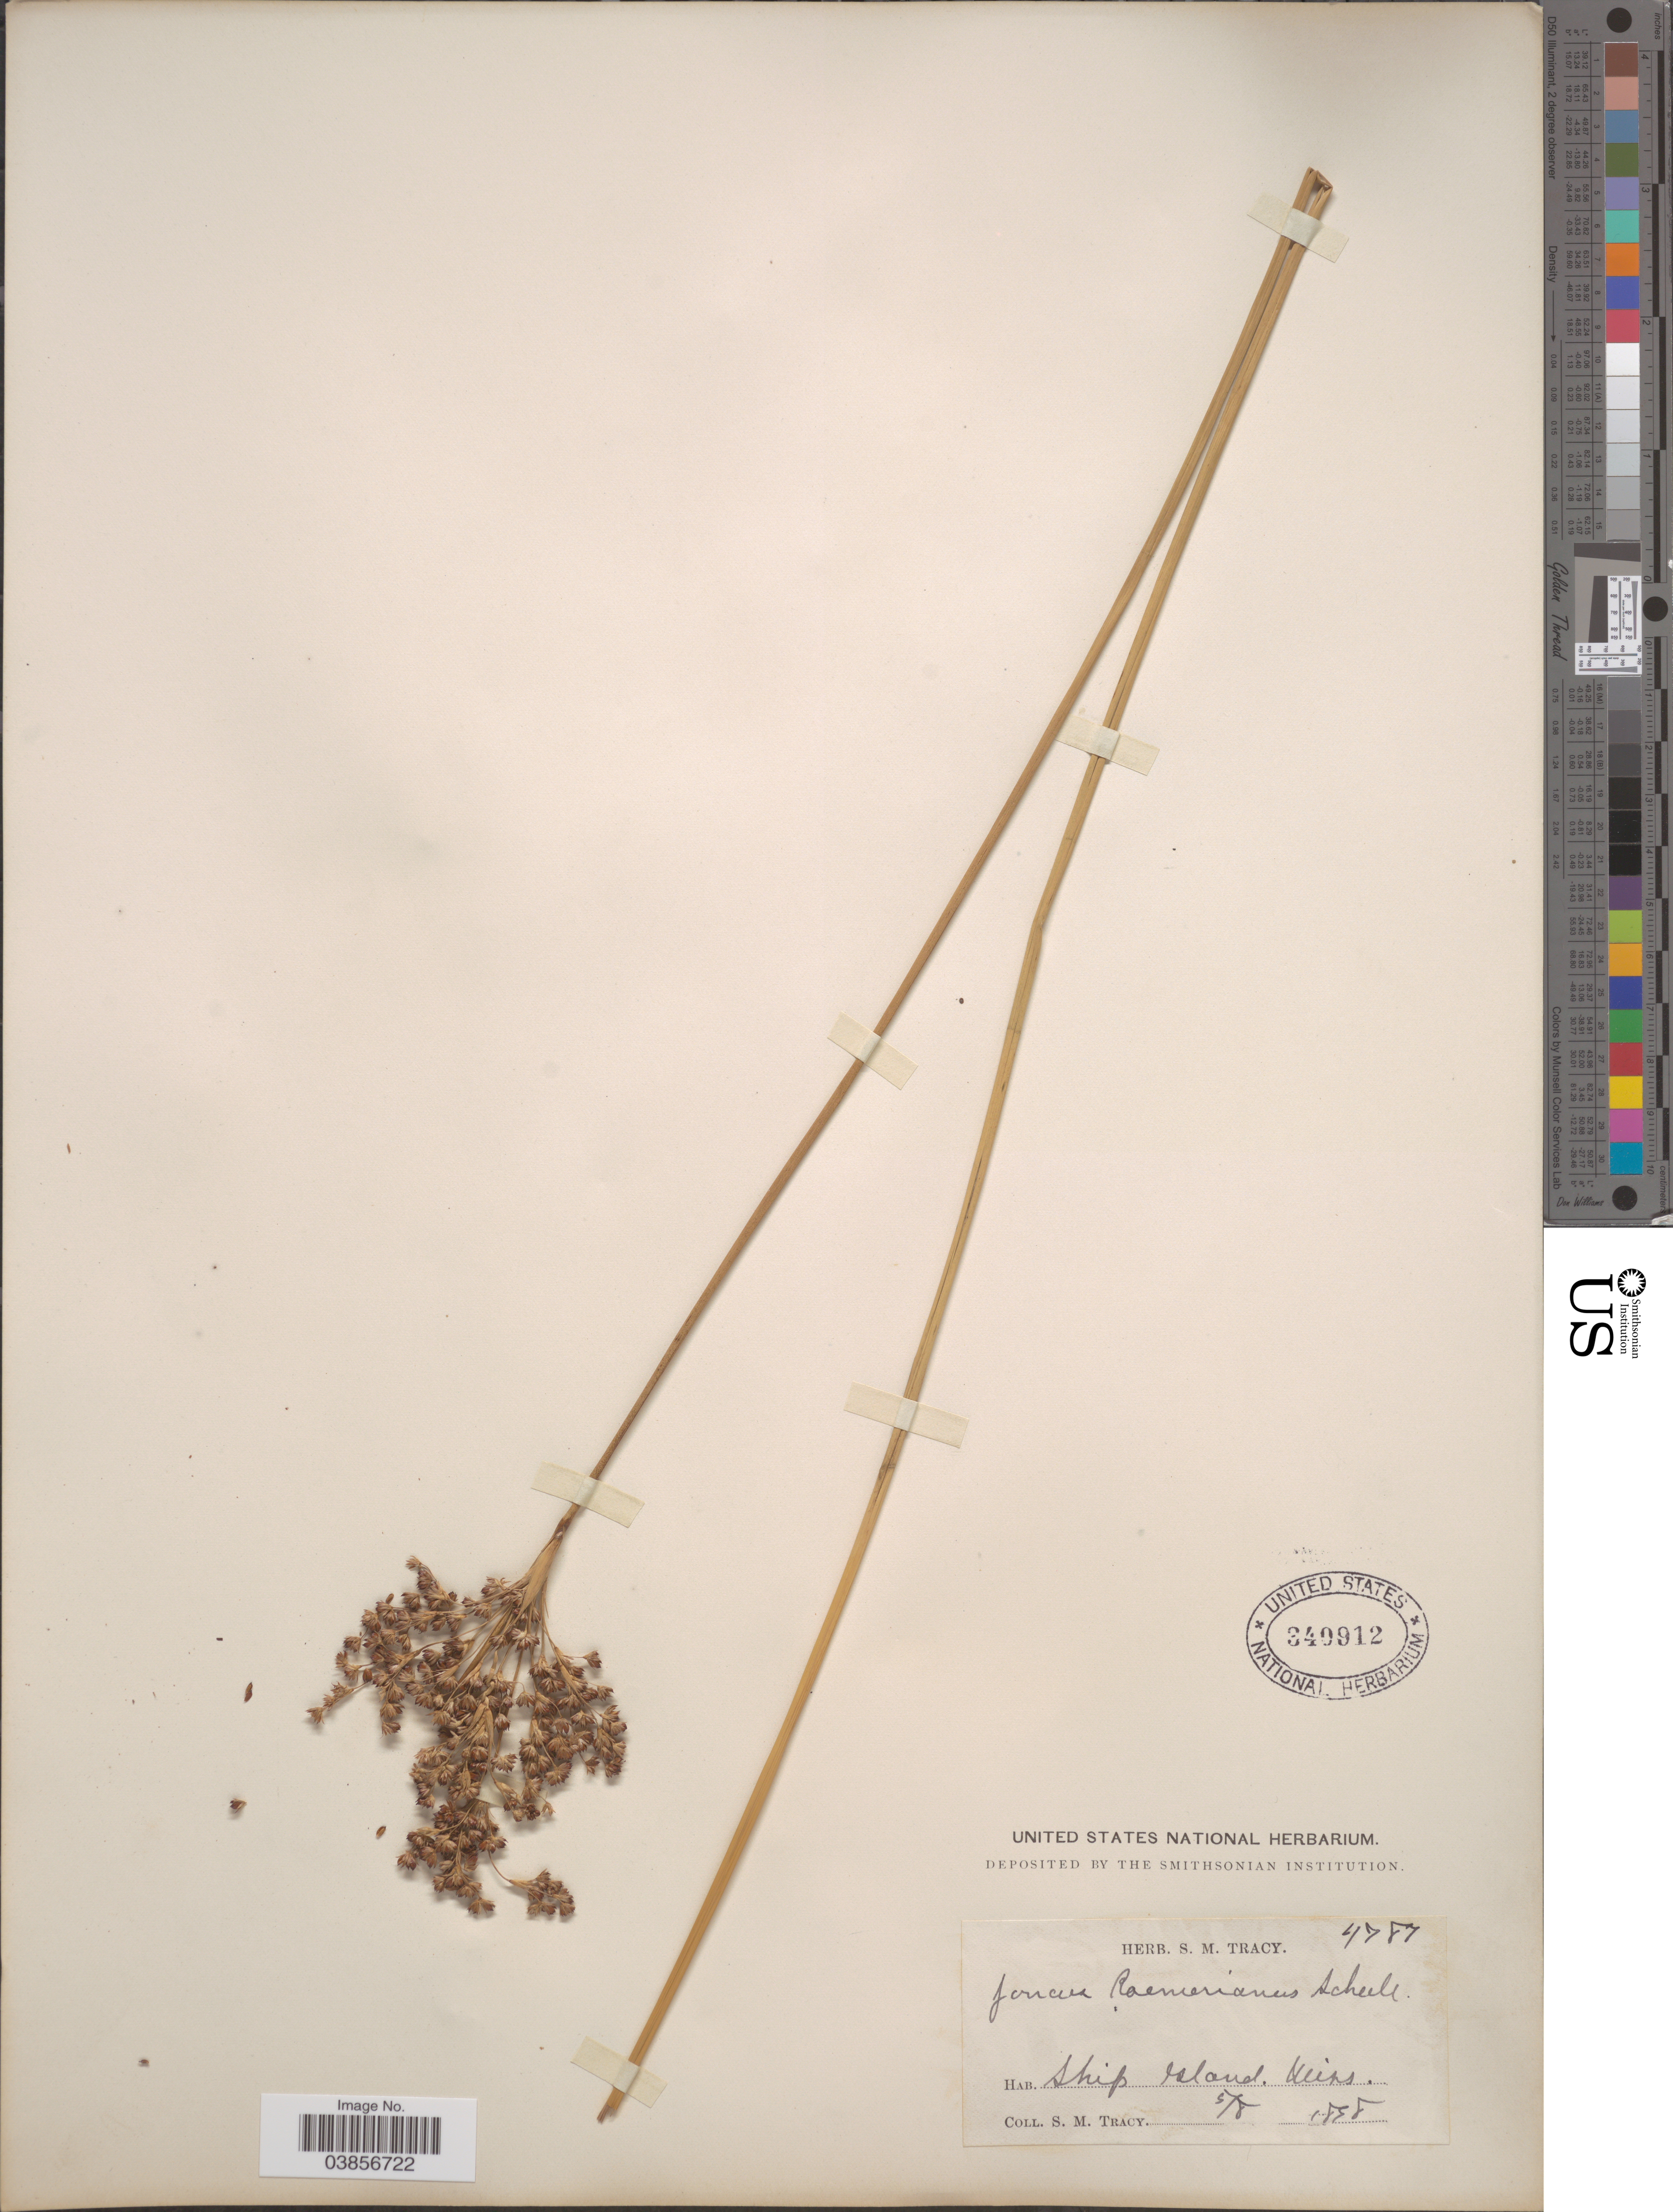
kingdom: Plantae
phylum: Tracheophyta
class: Liliopsida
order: Poales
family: Juncaceae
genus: Juncus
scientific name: Juncus roemerianus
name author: Scheele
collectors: S. M. Tracy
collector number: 5787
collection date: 1898-05-08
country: United States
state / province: Mississippi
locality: Ship Island.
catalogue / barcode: US 340912